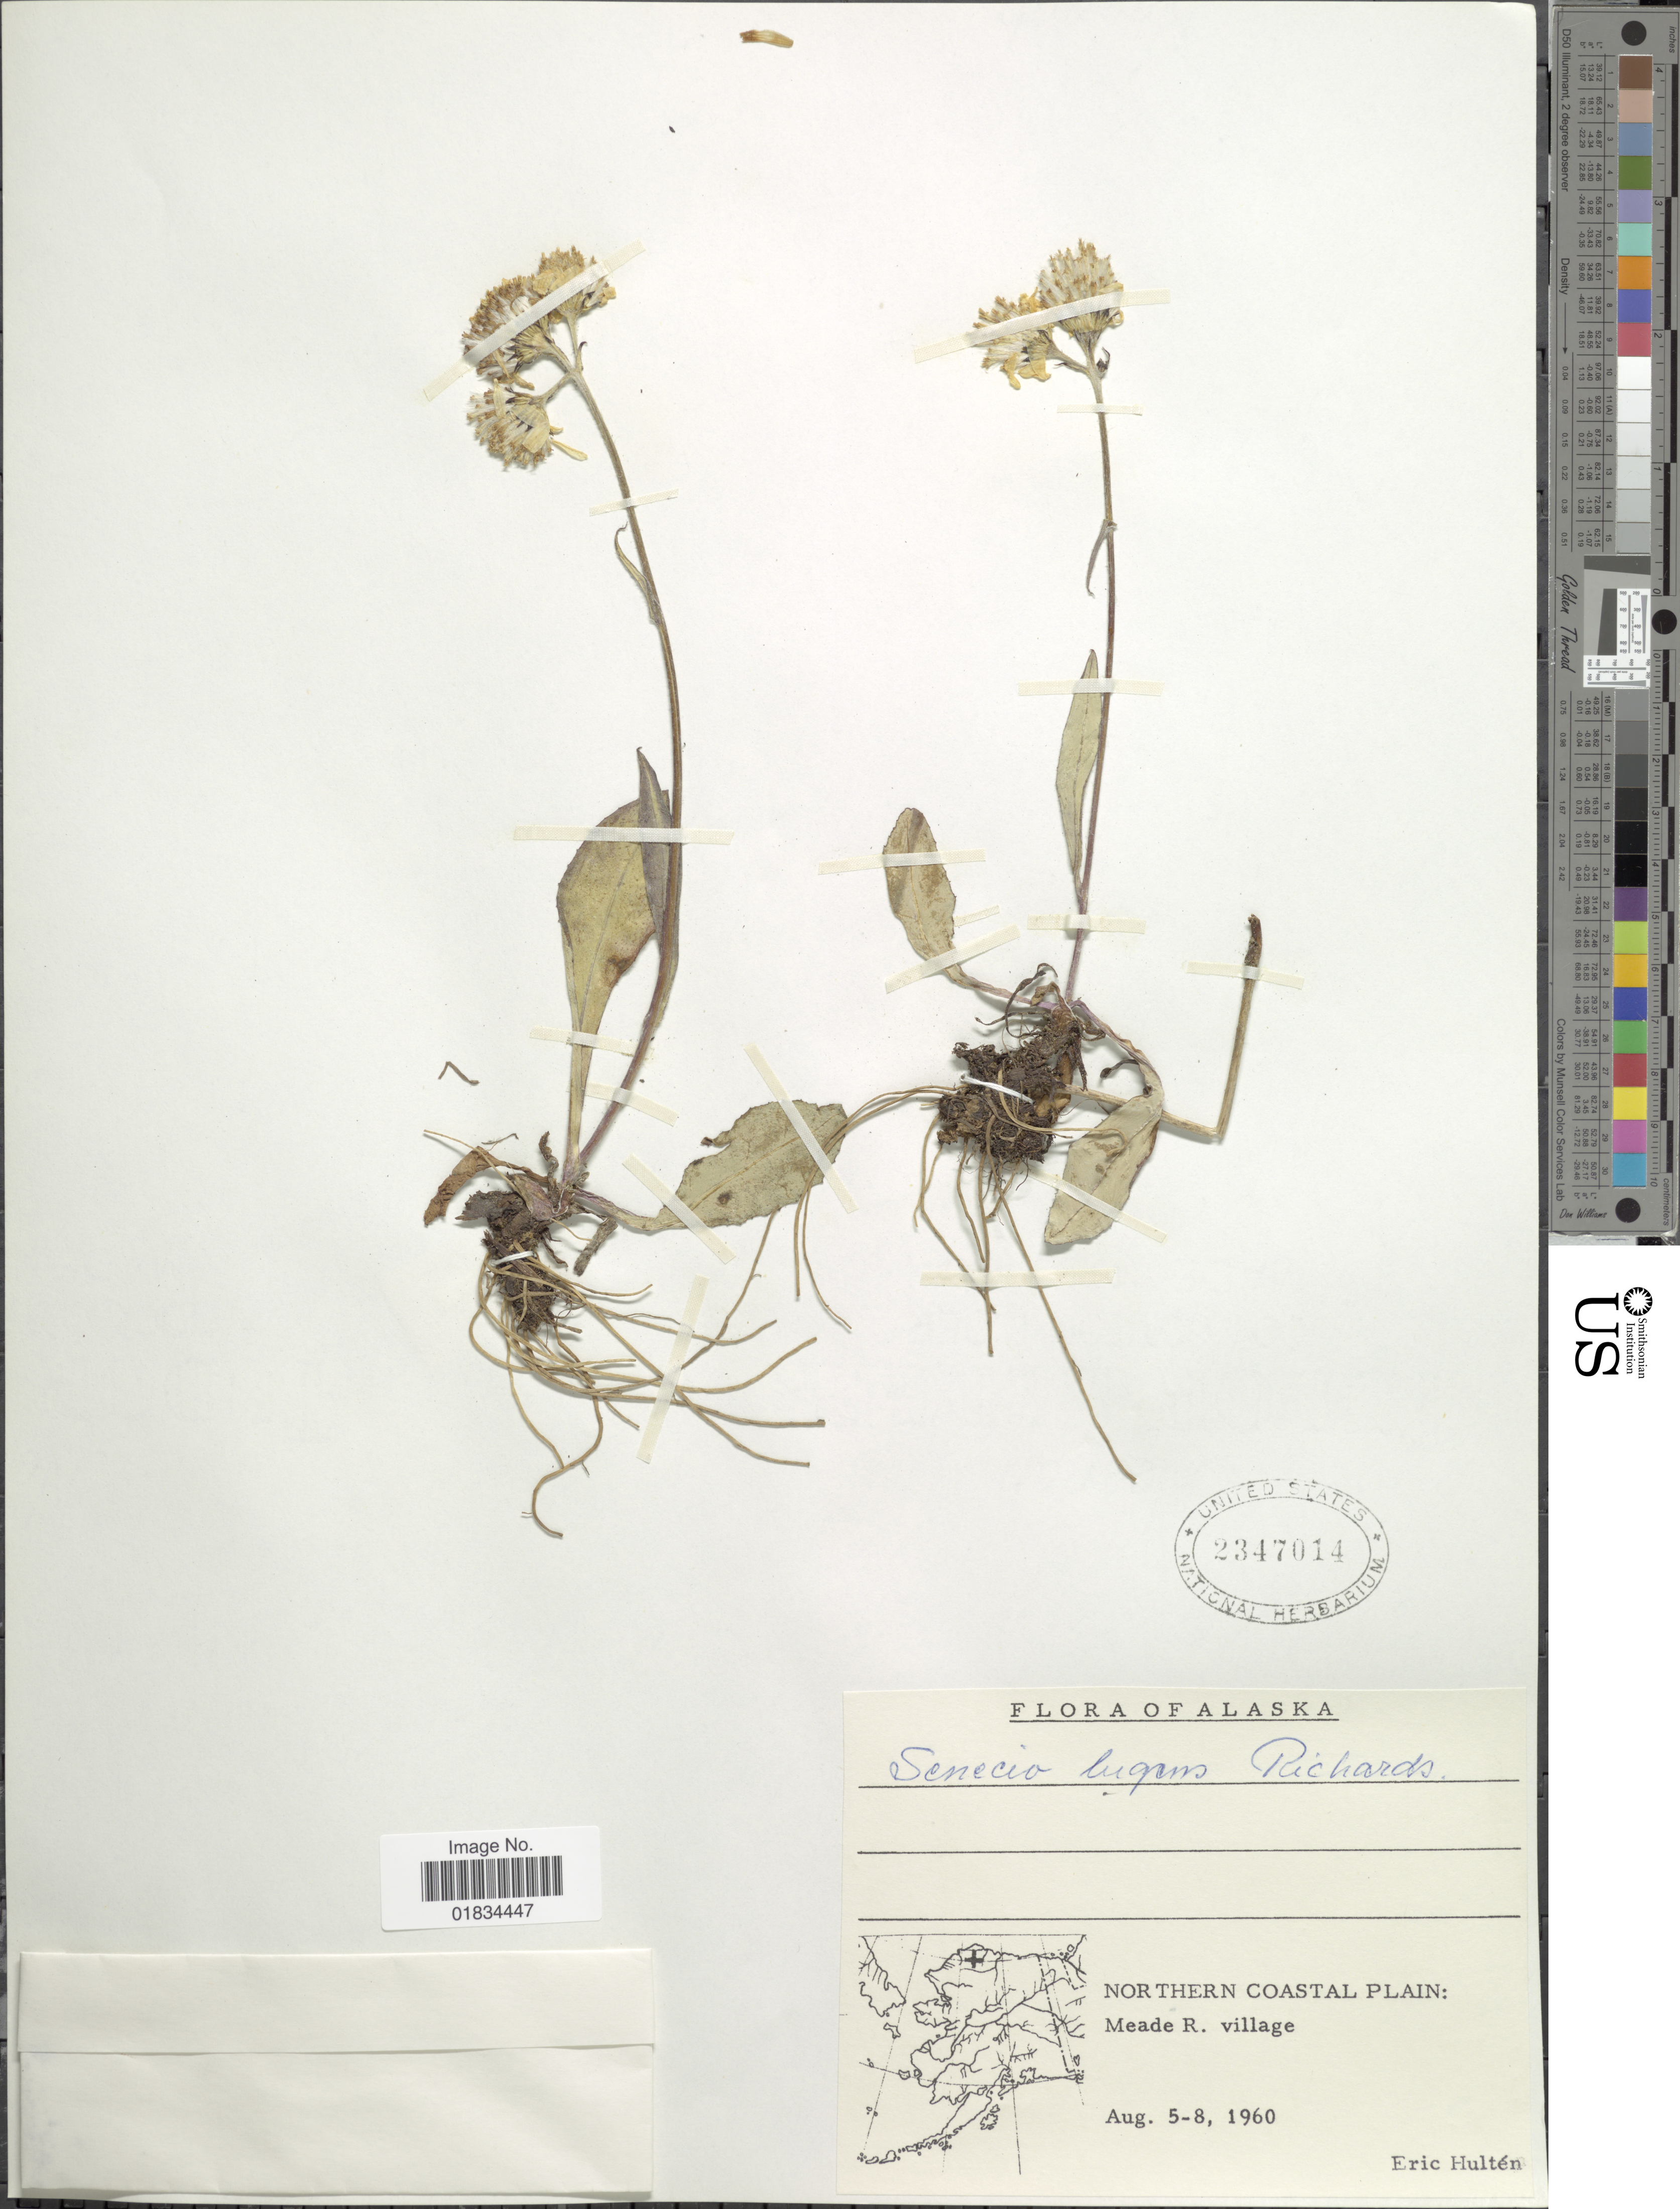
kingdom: Plantae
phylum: Tracheophyta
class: Magnoliopsida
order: Asterales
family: Asteraceae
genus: Senecio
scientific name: Senecio lugens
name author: Richardson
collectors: E. G. Hultén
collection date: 1960-08-05/1960-08-08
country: United States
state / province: Alaska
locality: Northern Coastal Plain: Meade R. village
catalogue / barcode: US 2347014